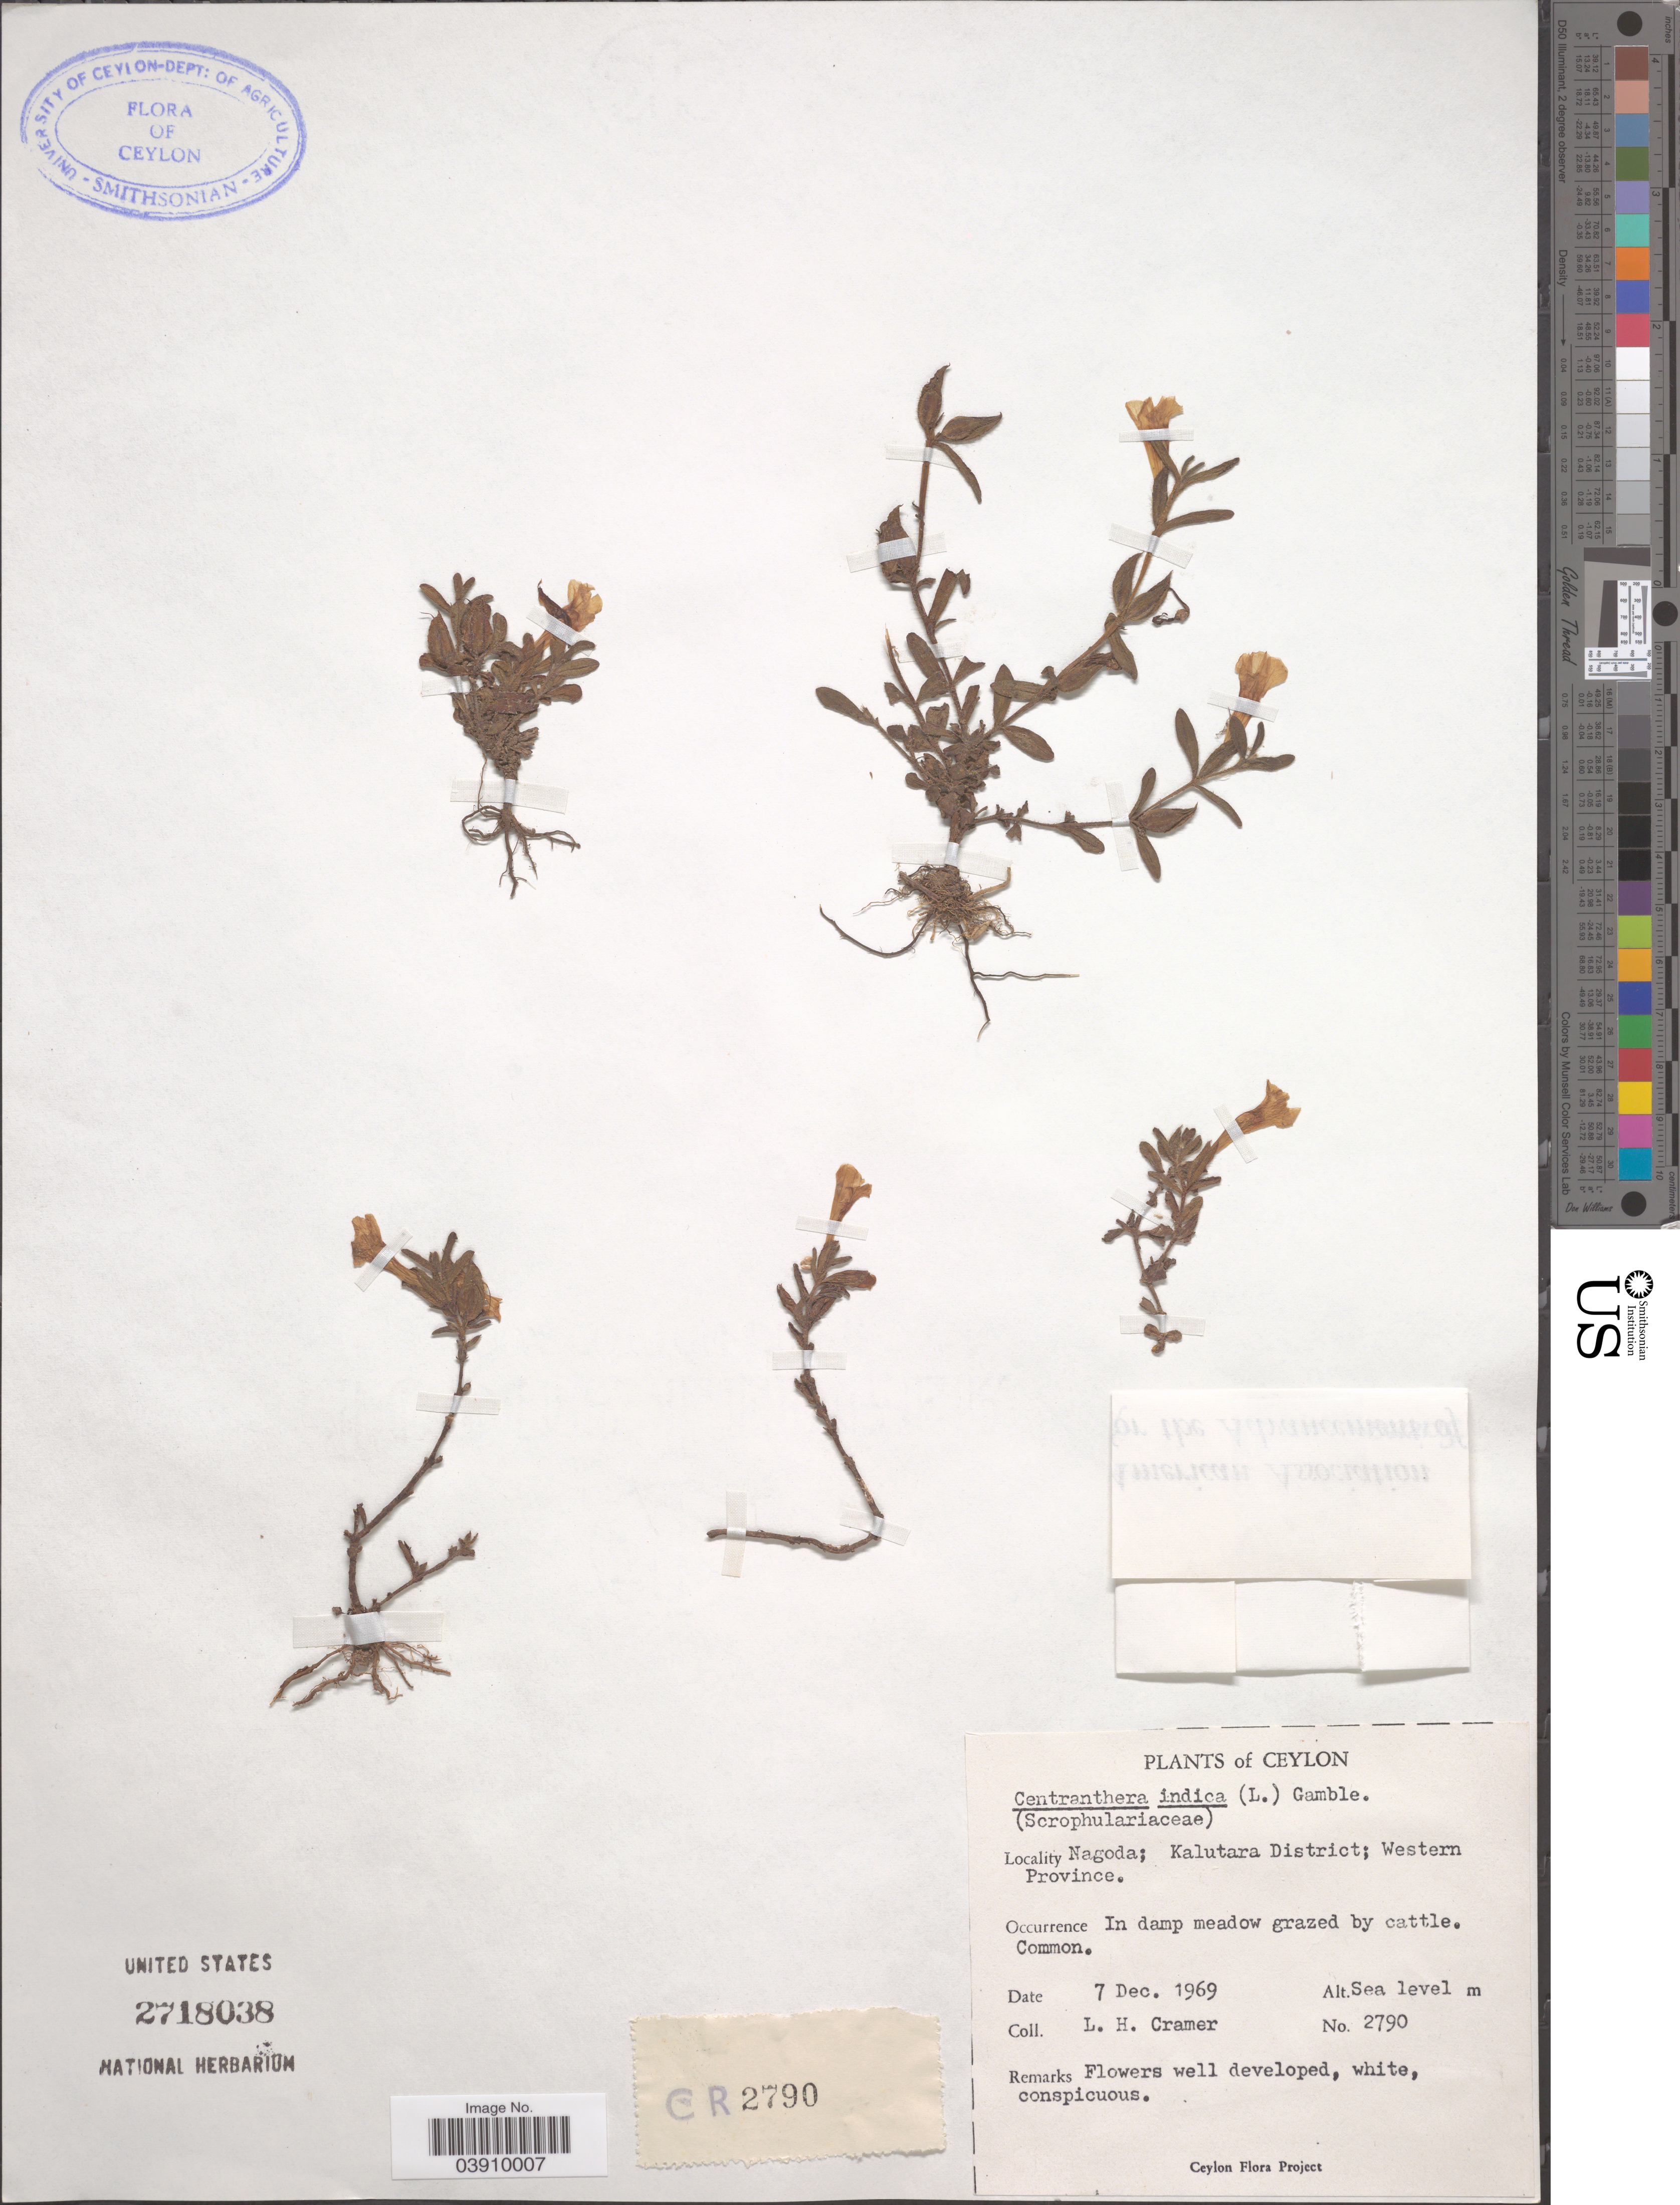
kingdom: Plantae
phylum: Tracheophyta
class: Magnoliopsida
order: Lamiales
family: Orobanchaceae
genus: Centranthera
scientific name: Centranthera indica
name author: (L.) Gamble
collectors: L. H. Cramer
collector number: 2790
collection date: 1969-12-07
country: Sri Lanka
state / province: Western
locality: Ceylon. Nagoda; Kalutara District.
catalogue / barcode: US 2718038